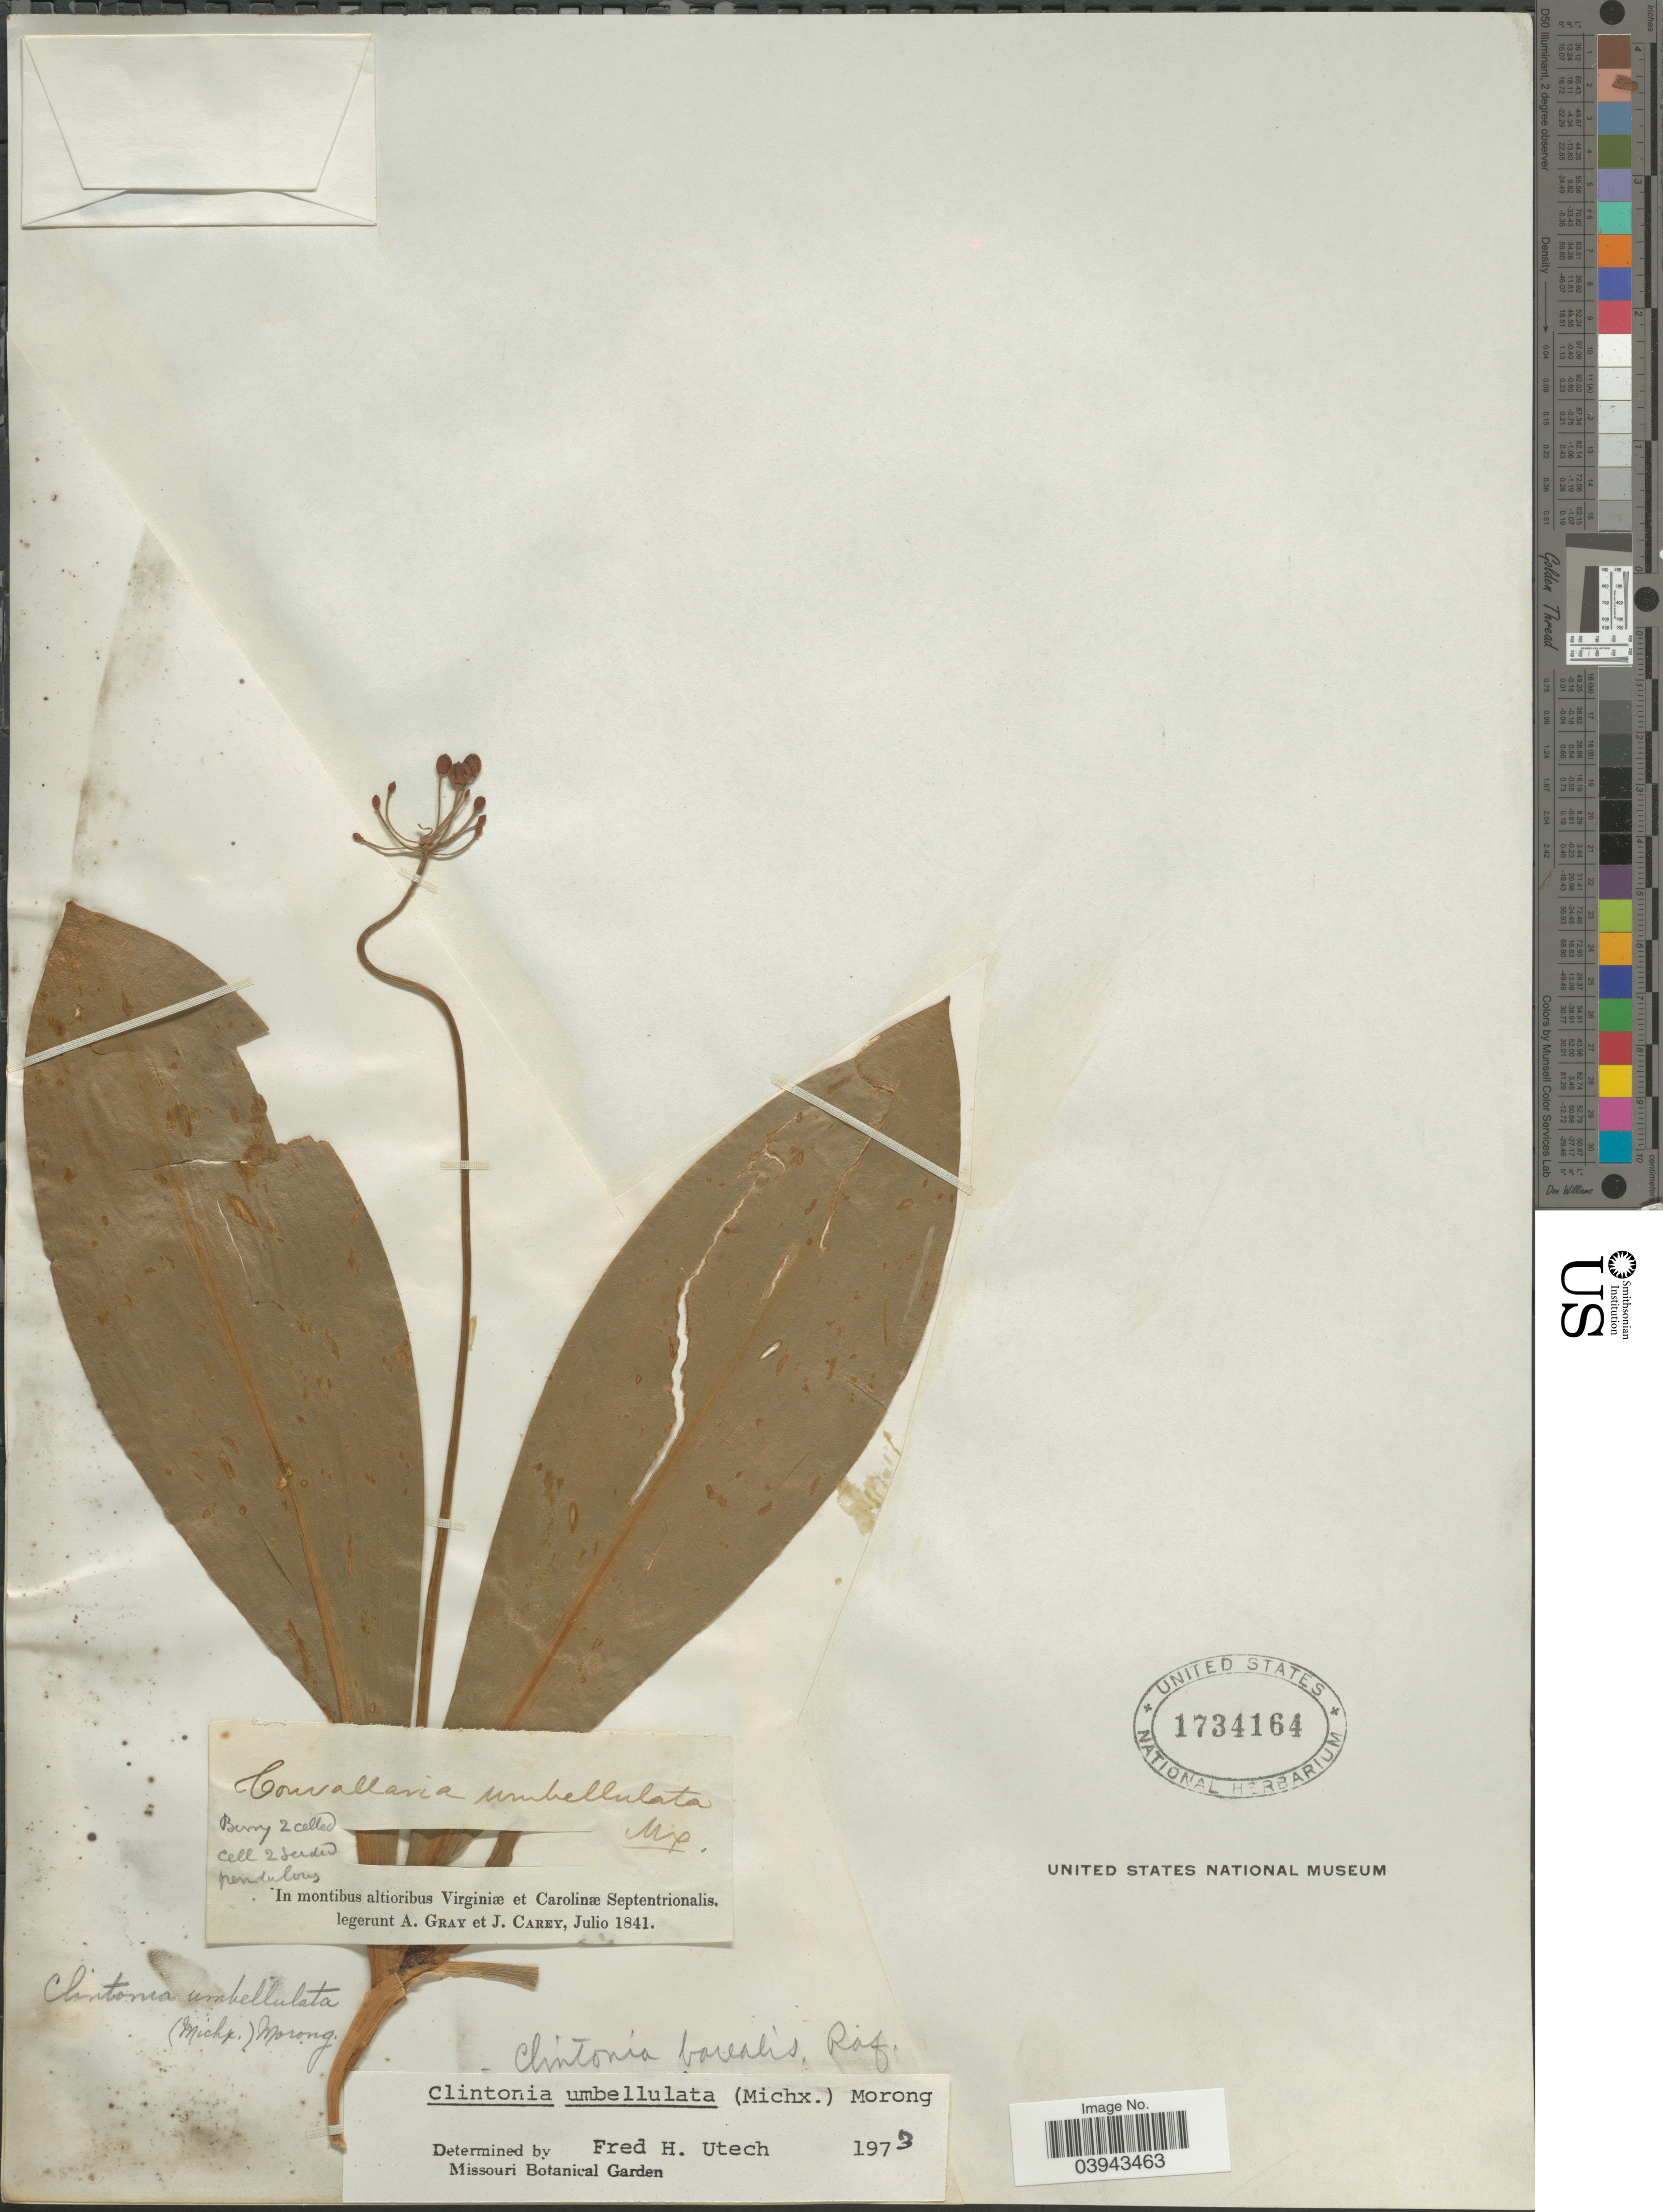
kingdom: Plantae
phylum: Tracheophyta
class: Liliopsida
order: Liliales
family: Liliaceae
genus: Clintonia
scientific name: Clintonia umbellulata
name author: (Michx.) Morong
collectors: A. Gray (herbarium) & J. Carey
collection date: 1841-07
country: United States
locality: In montibus altioribus Virginiæ et Carolinæ Septentrionalis.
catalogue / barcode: US 1734164